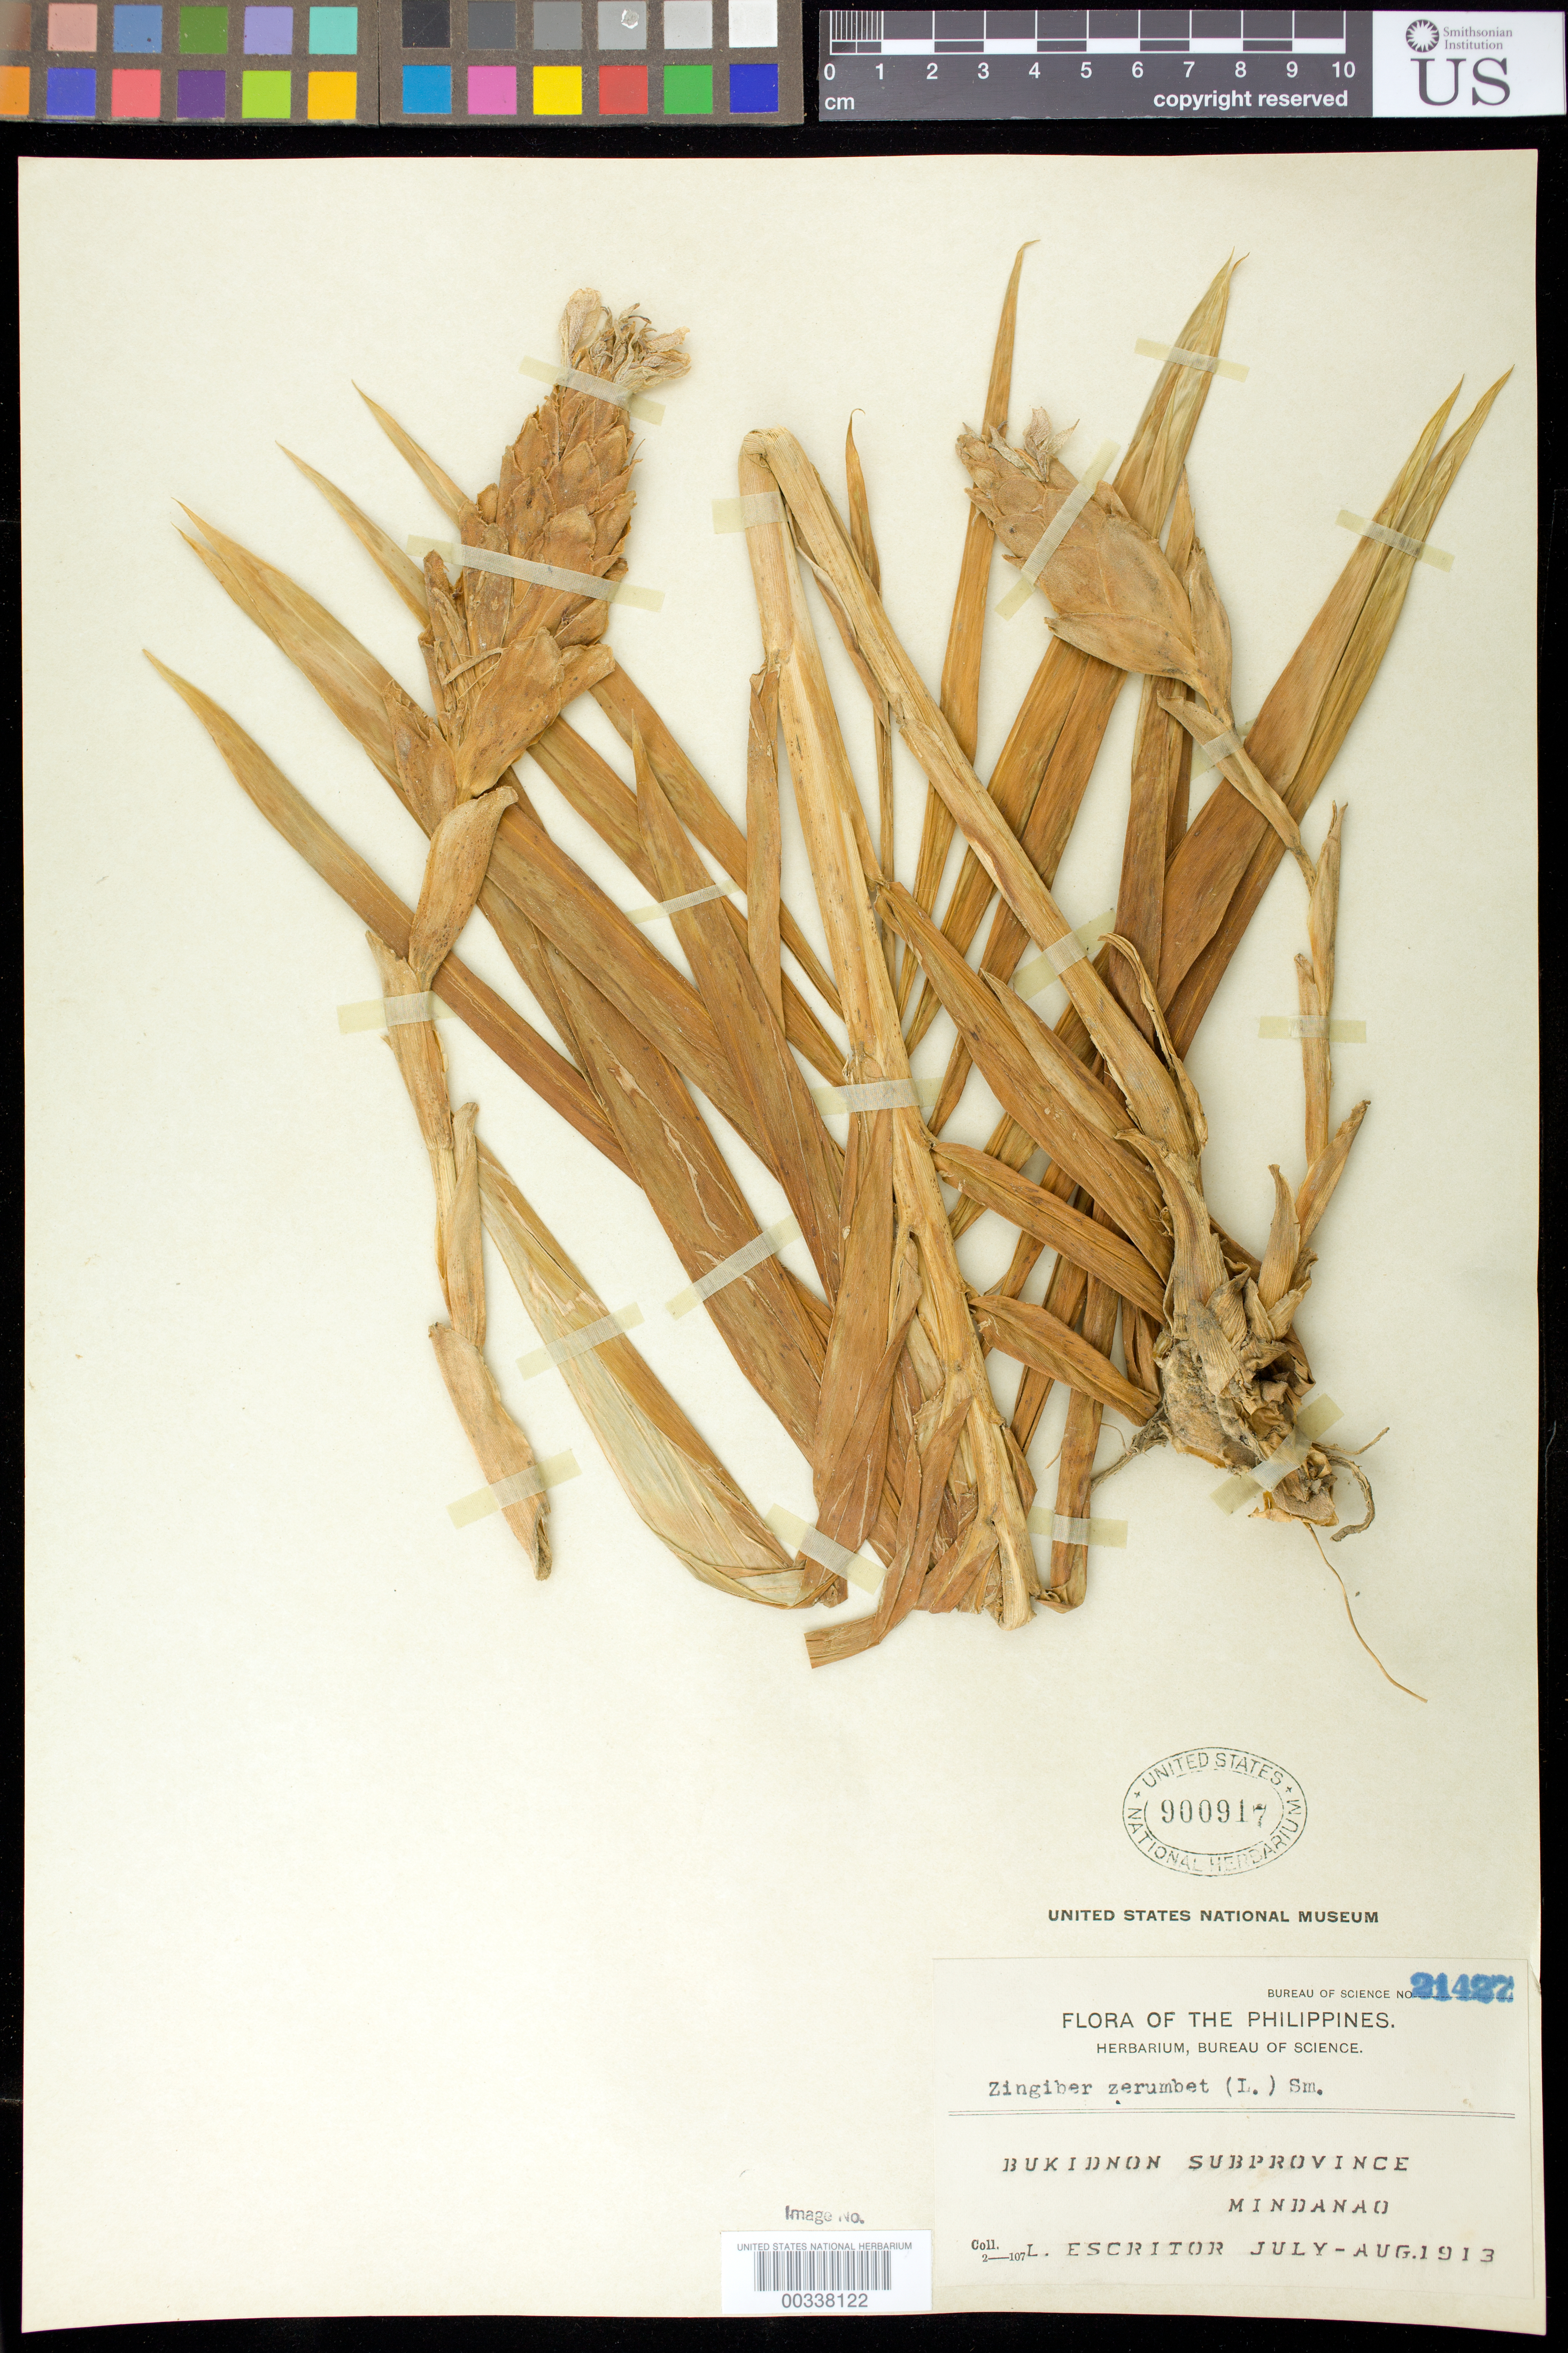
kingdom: Plantae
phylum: Tracheophyta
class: Liliopsida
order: Zingiberales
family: Zingiberaceae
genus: Zingiber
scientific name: Zingiber purpureum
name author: Roscoe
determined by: Docot, Rudolph Valentino A.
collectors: L. Escritor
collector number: Bur. Sci. 21427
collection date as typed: Jul 1913 to -- Aug 1913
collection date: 1913-07/1913-08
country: Philippines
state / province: Northern Mindanao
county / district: Bukidnon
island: Mindanao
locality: Bukidnon subprov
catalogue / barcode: US 900917